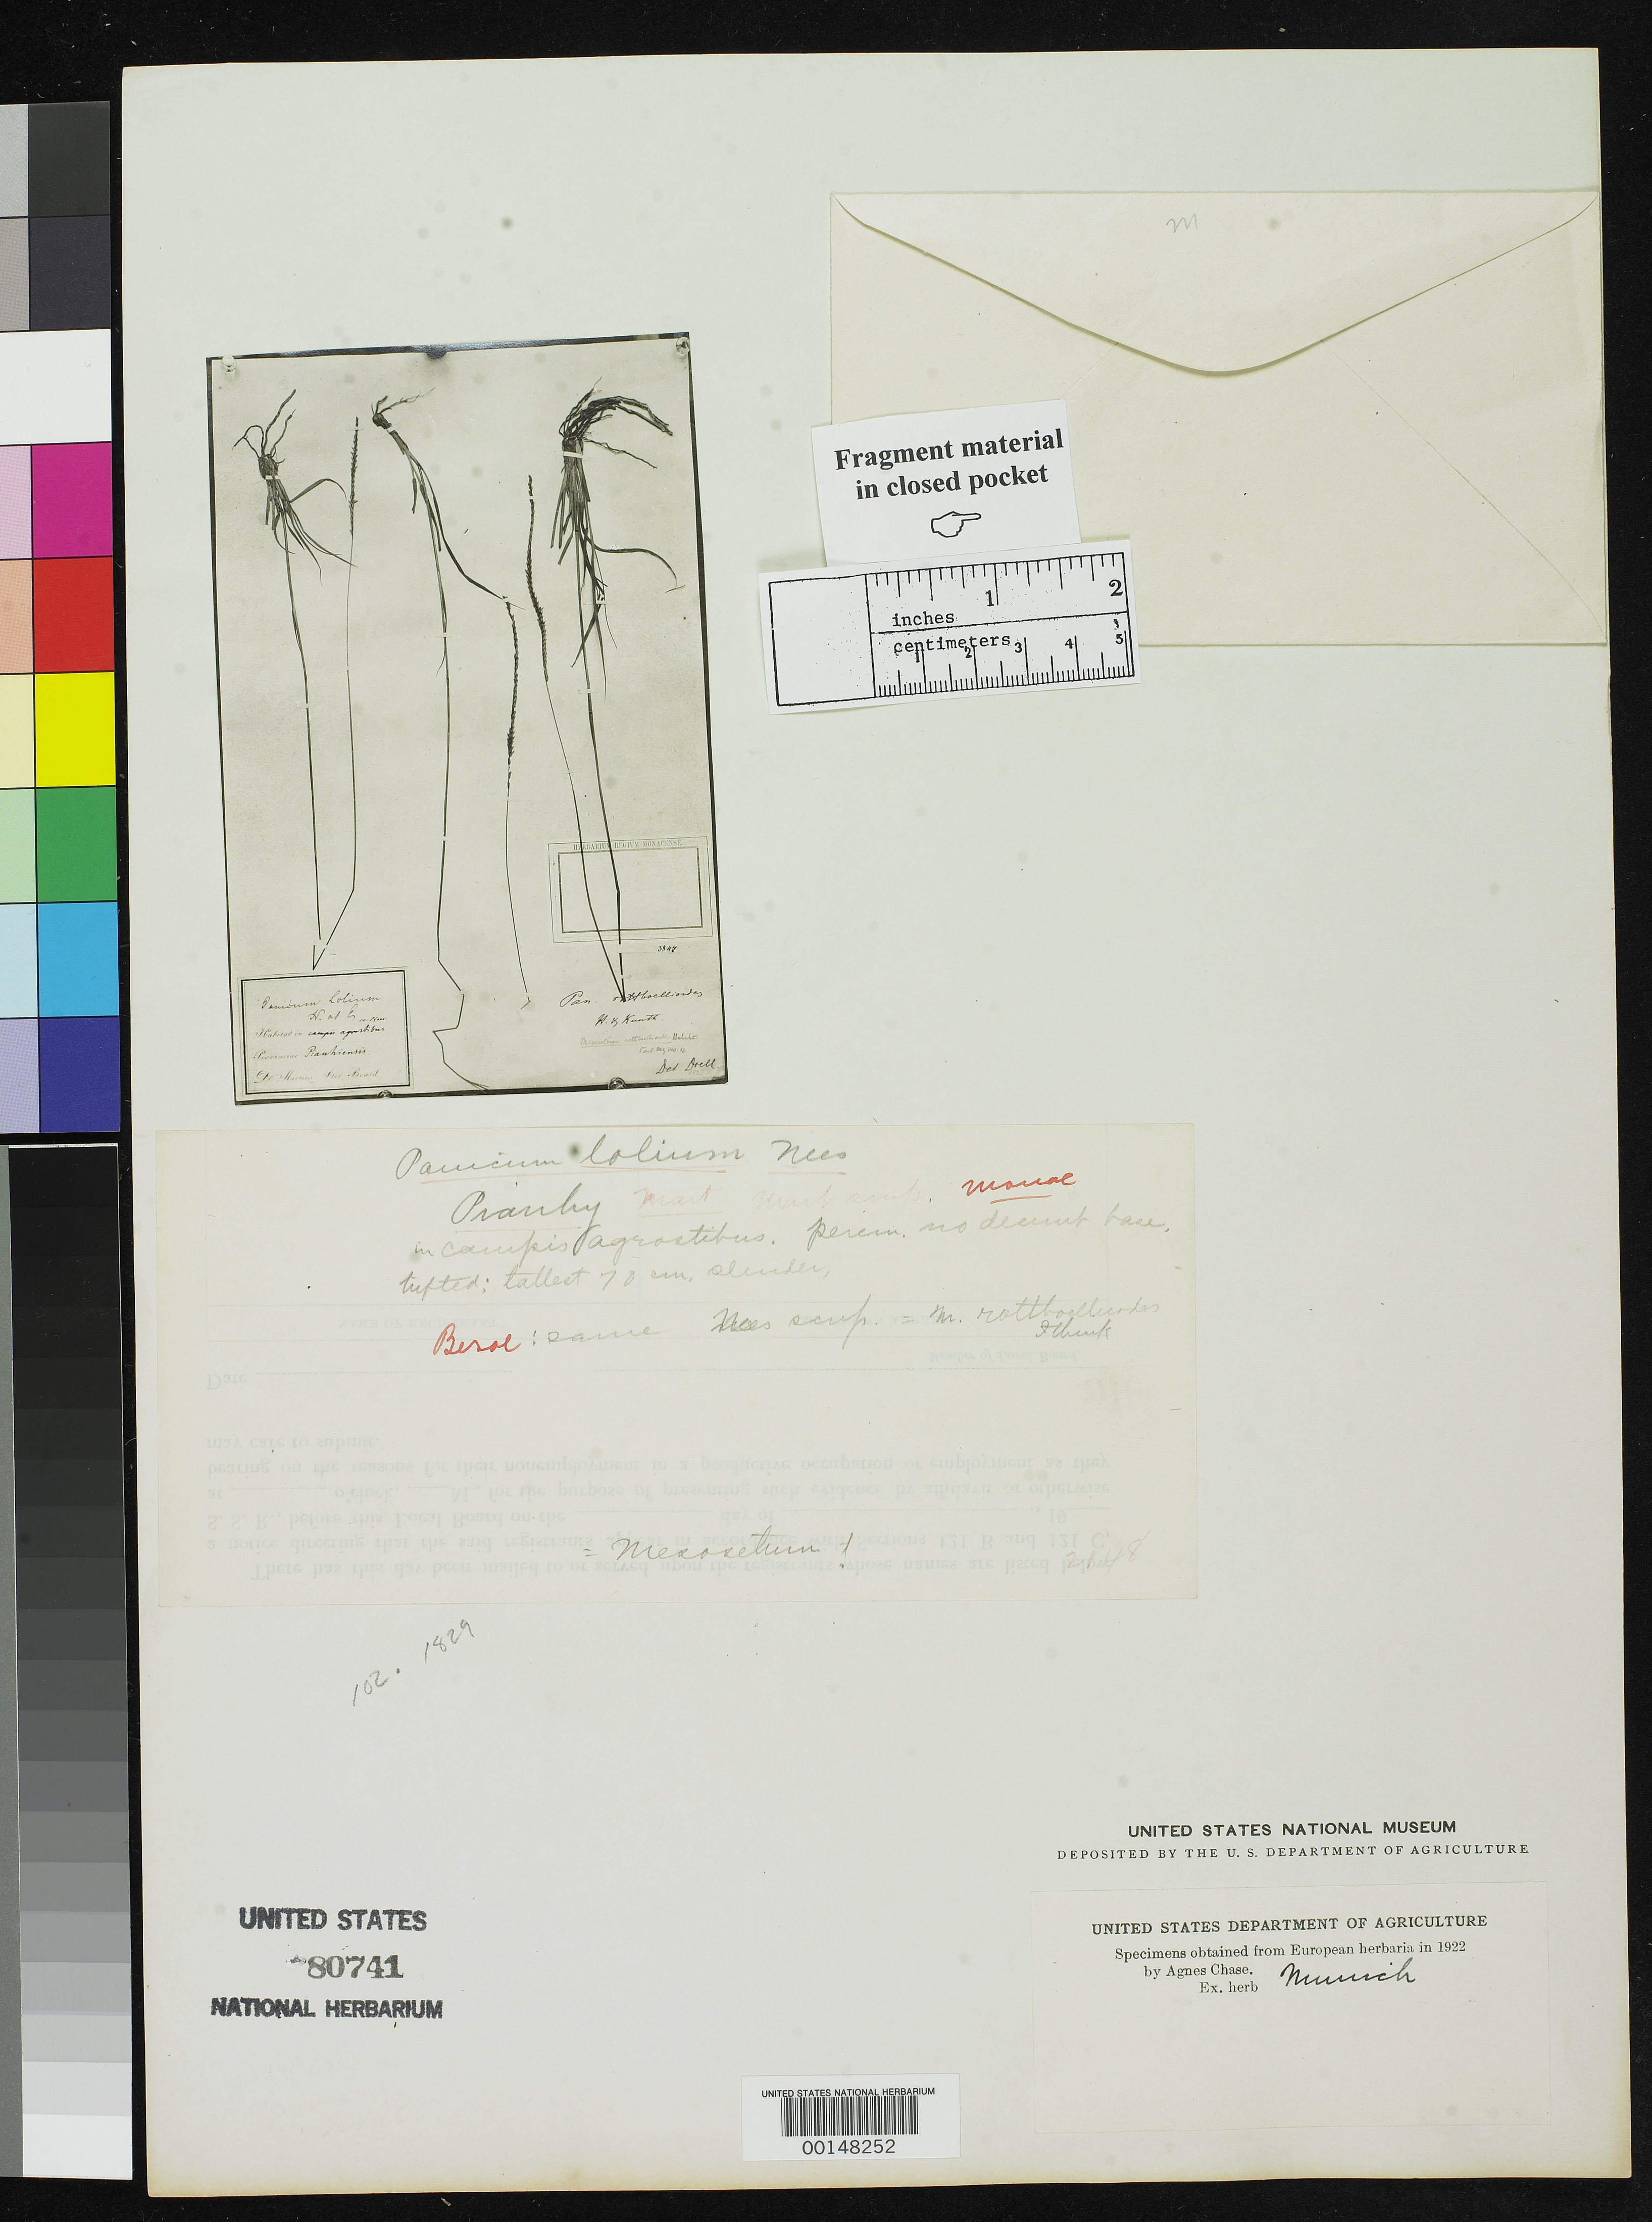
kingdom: Plantae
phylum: Tracheophyta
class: Liliopsida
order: Poales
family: Poaceae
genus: Panicum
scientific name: Panicum lolium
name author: Nees in Mart.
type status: Type Fragment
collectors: C. F. Martius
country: Brazil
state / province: Piauí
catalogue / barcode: US 80741